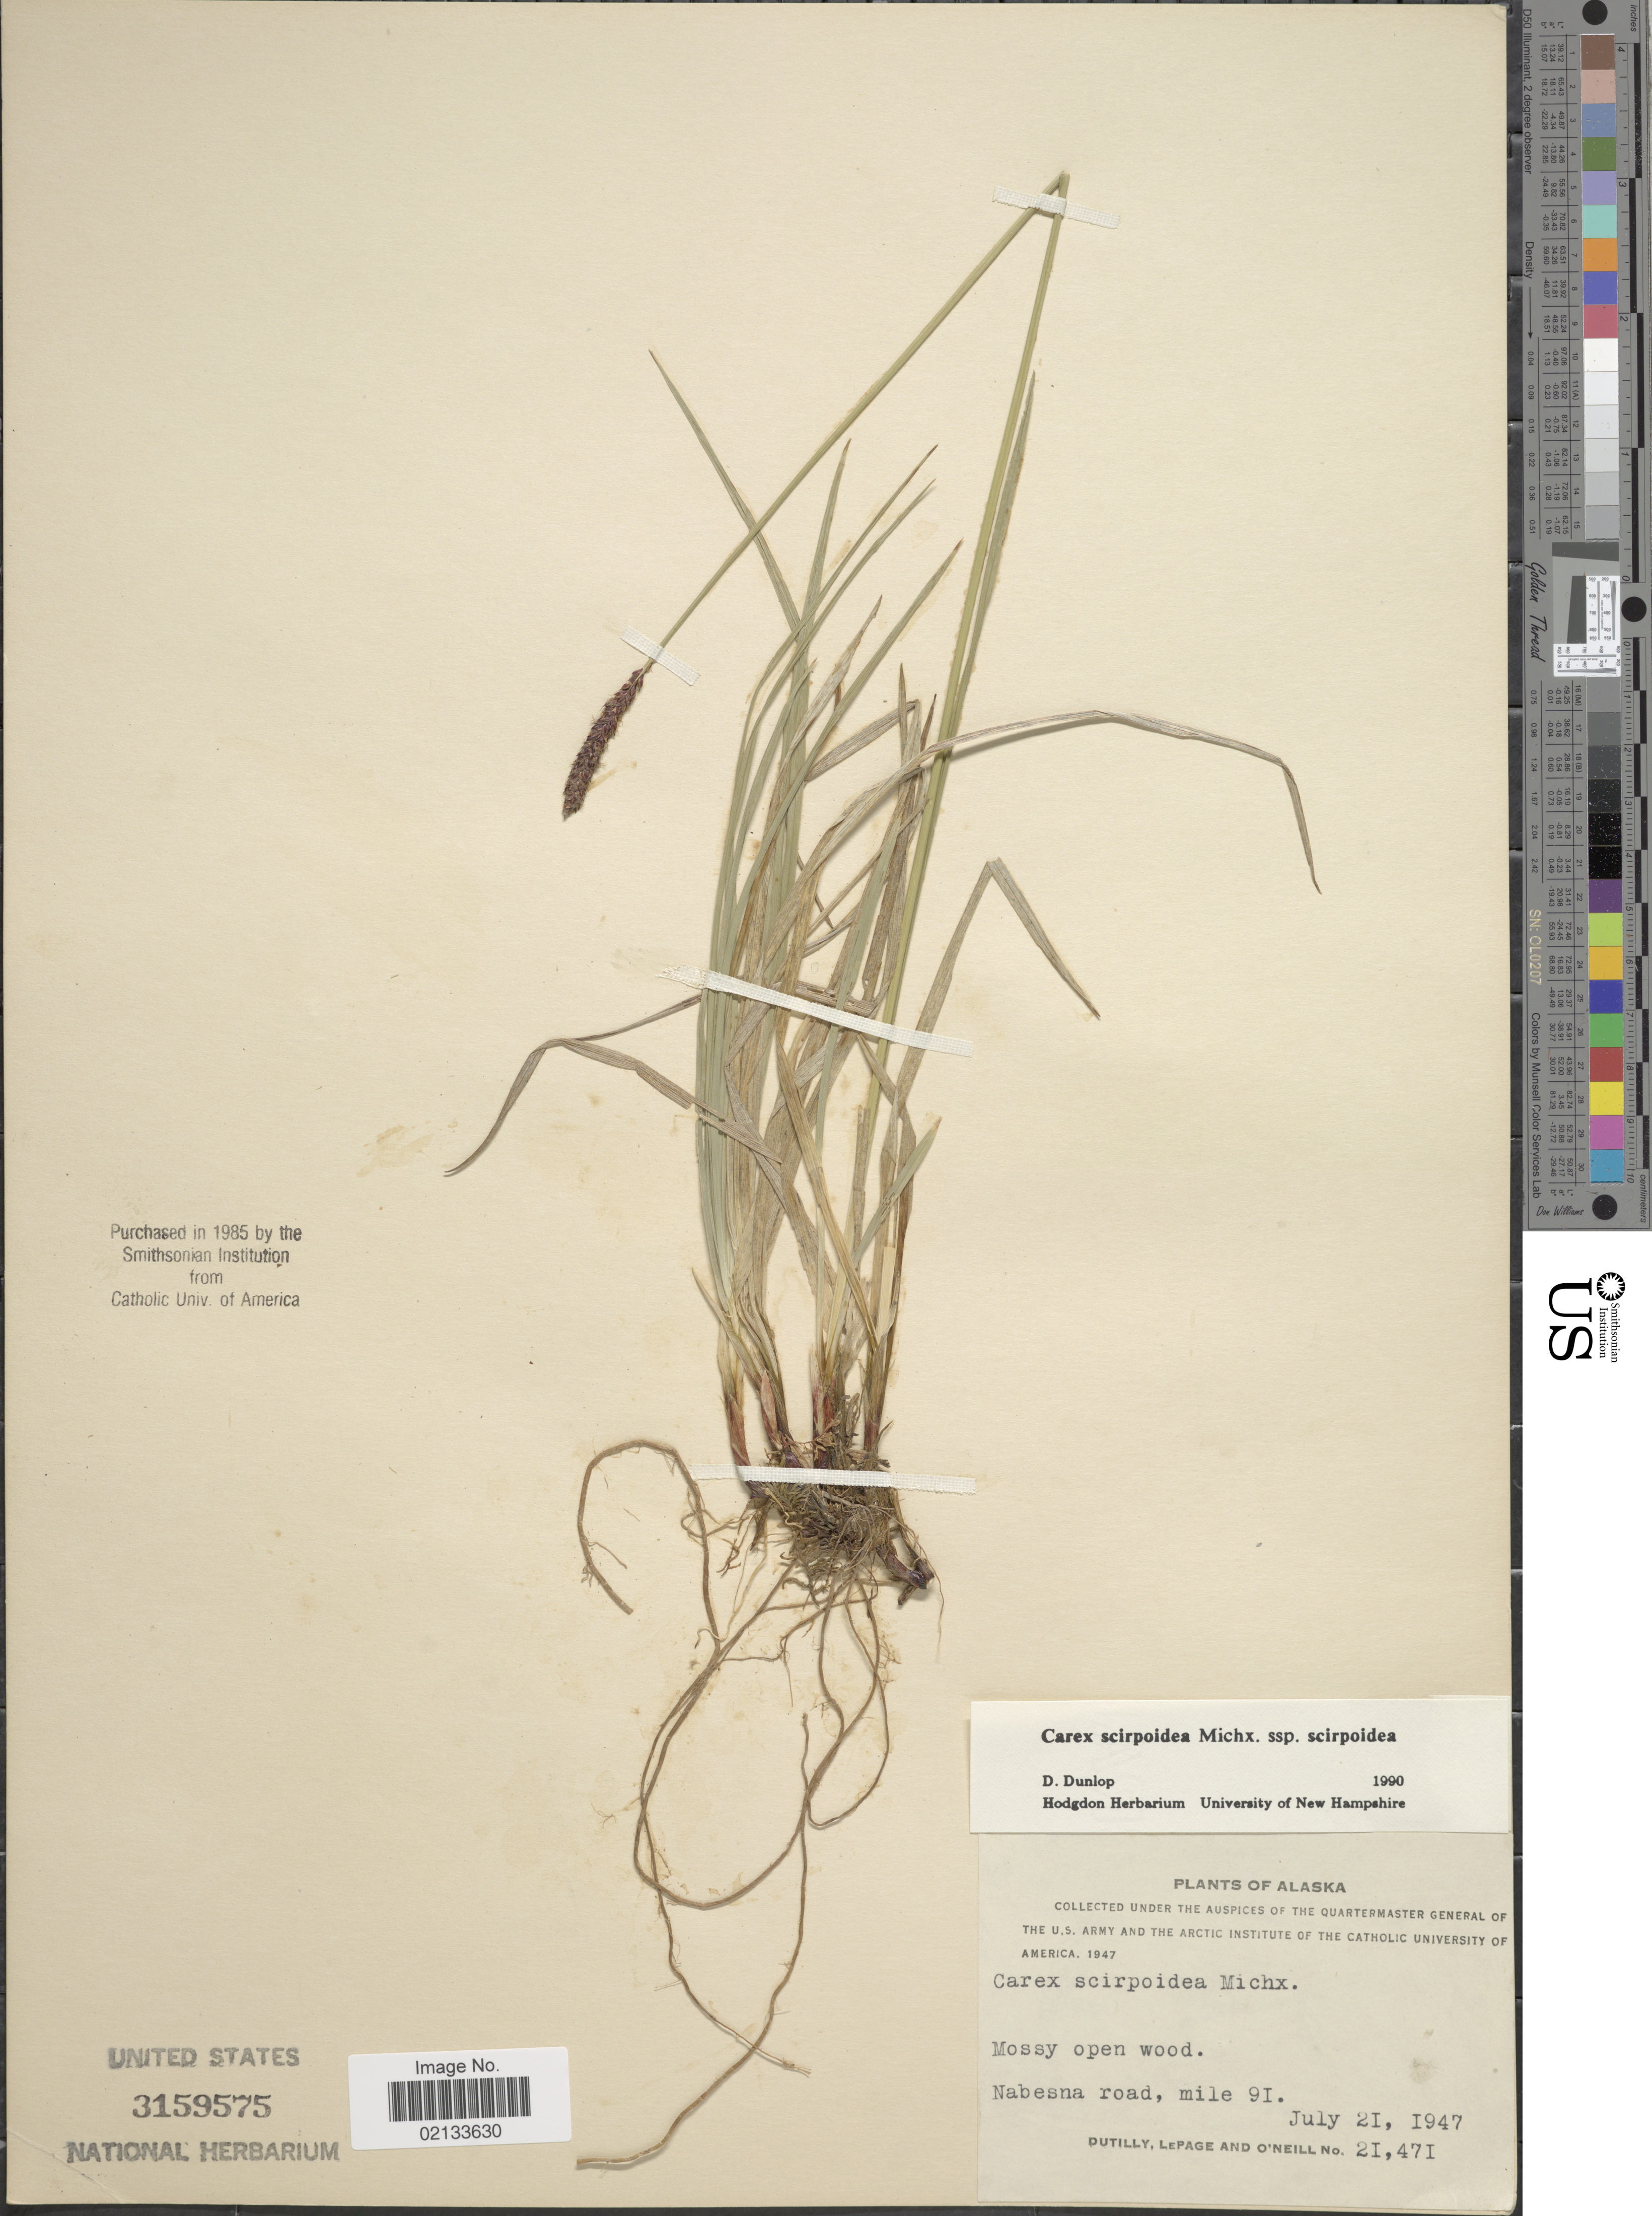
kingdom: Plantae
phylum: Tracheophyta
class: Liliopsida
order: Poales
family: Cyperaceae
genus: Carex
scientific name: Carex scirpoidea subsp. scirpoidea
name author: Michx.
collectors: -. Dutilly, -. LePage & O' Neill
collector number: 21471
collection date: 1947-07-21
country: United States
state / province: Alaska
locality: Mossy open wood, Nabesna road, mile 91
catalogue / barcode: US 3159575